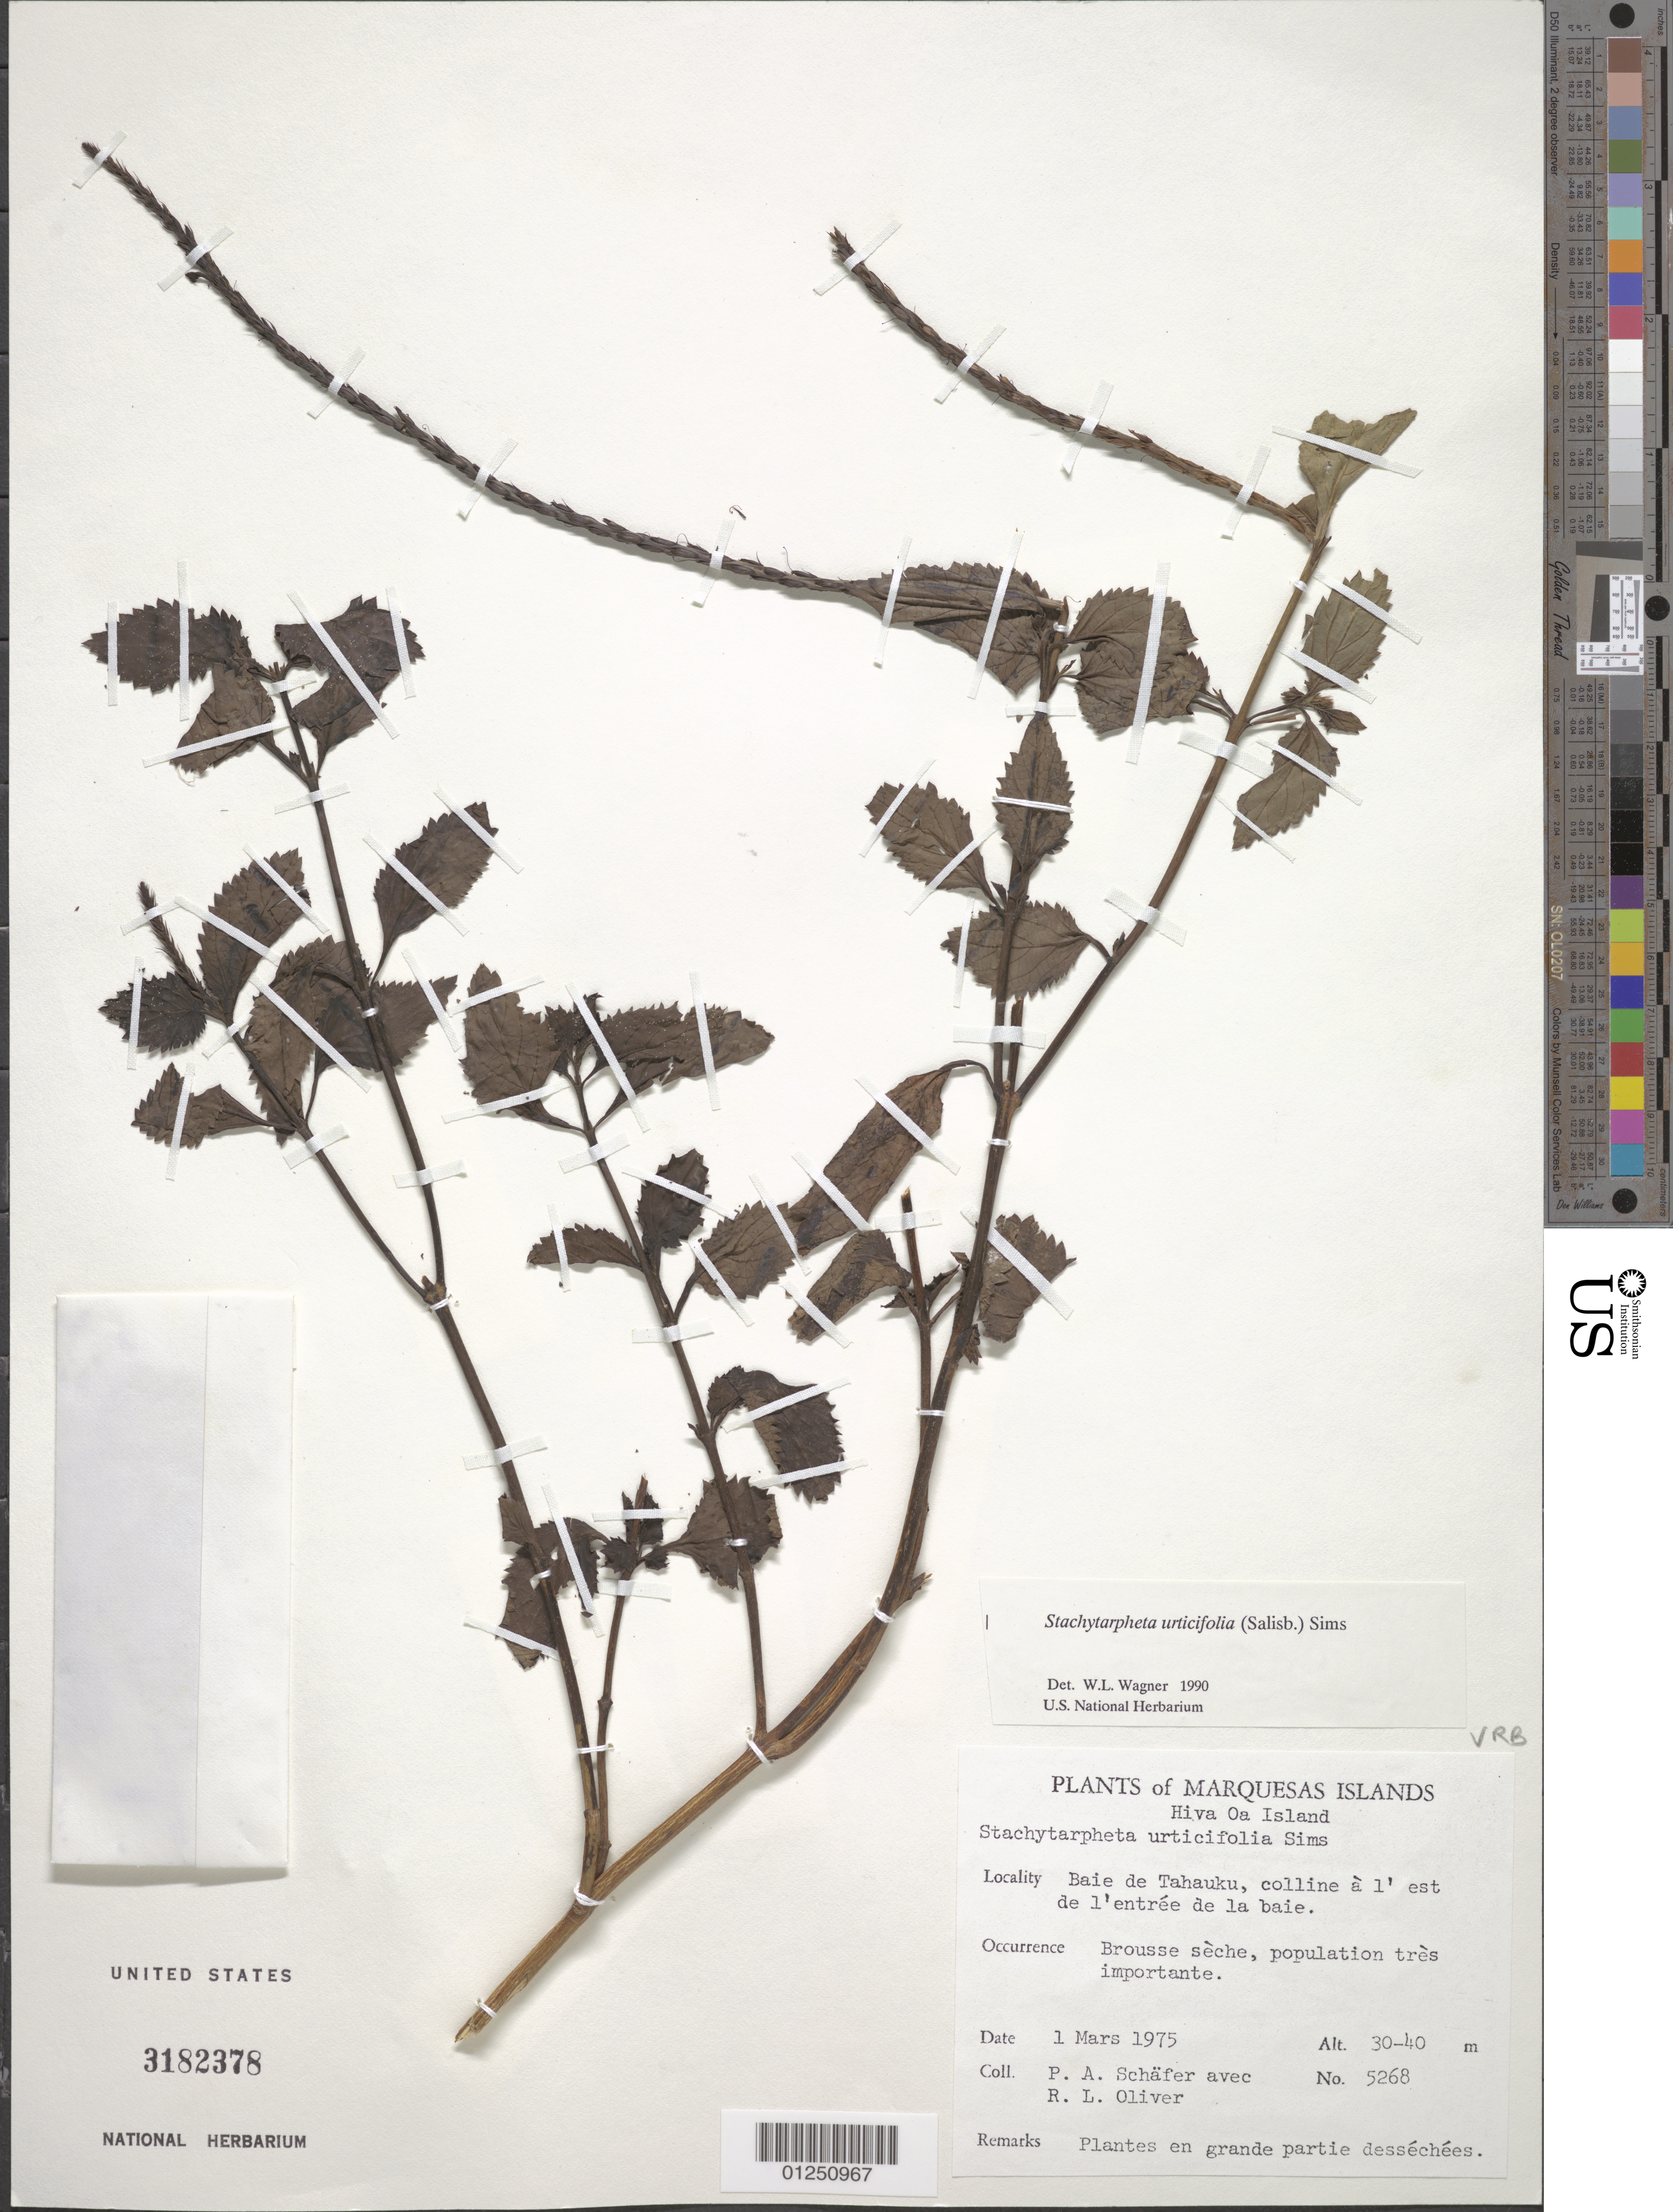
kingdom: Plantae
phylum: Tracheophyta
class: Magnoliopsida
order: Lamiales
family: Verbenaceae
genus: Stachytarpheta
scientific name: Stachytarpheta cayennensis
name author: (Rich.) Vahl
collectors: P. A. Schäfer & R. L. Oliver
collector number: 5268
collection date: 1975-03-01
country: French Polynesia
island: Hiva Oa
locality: Baie de Tahauku, colline á l'est de l'entrée de la baie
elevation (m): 30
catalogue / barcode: US 3182378